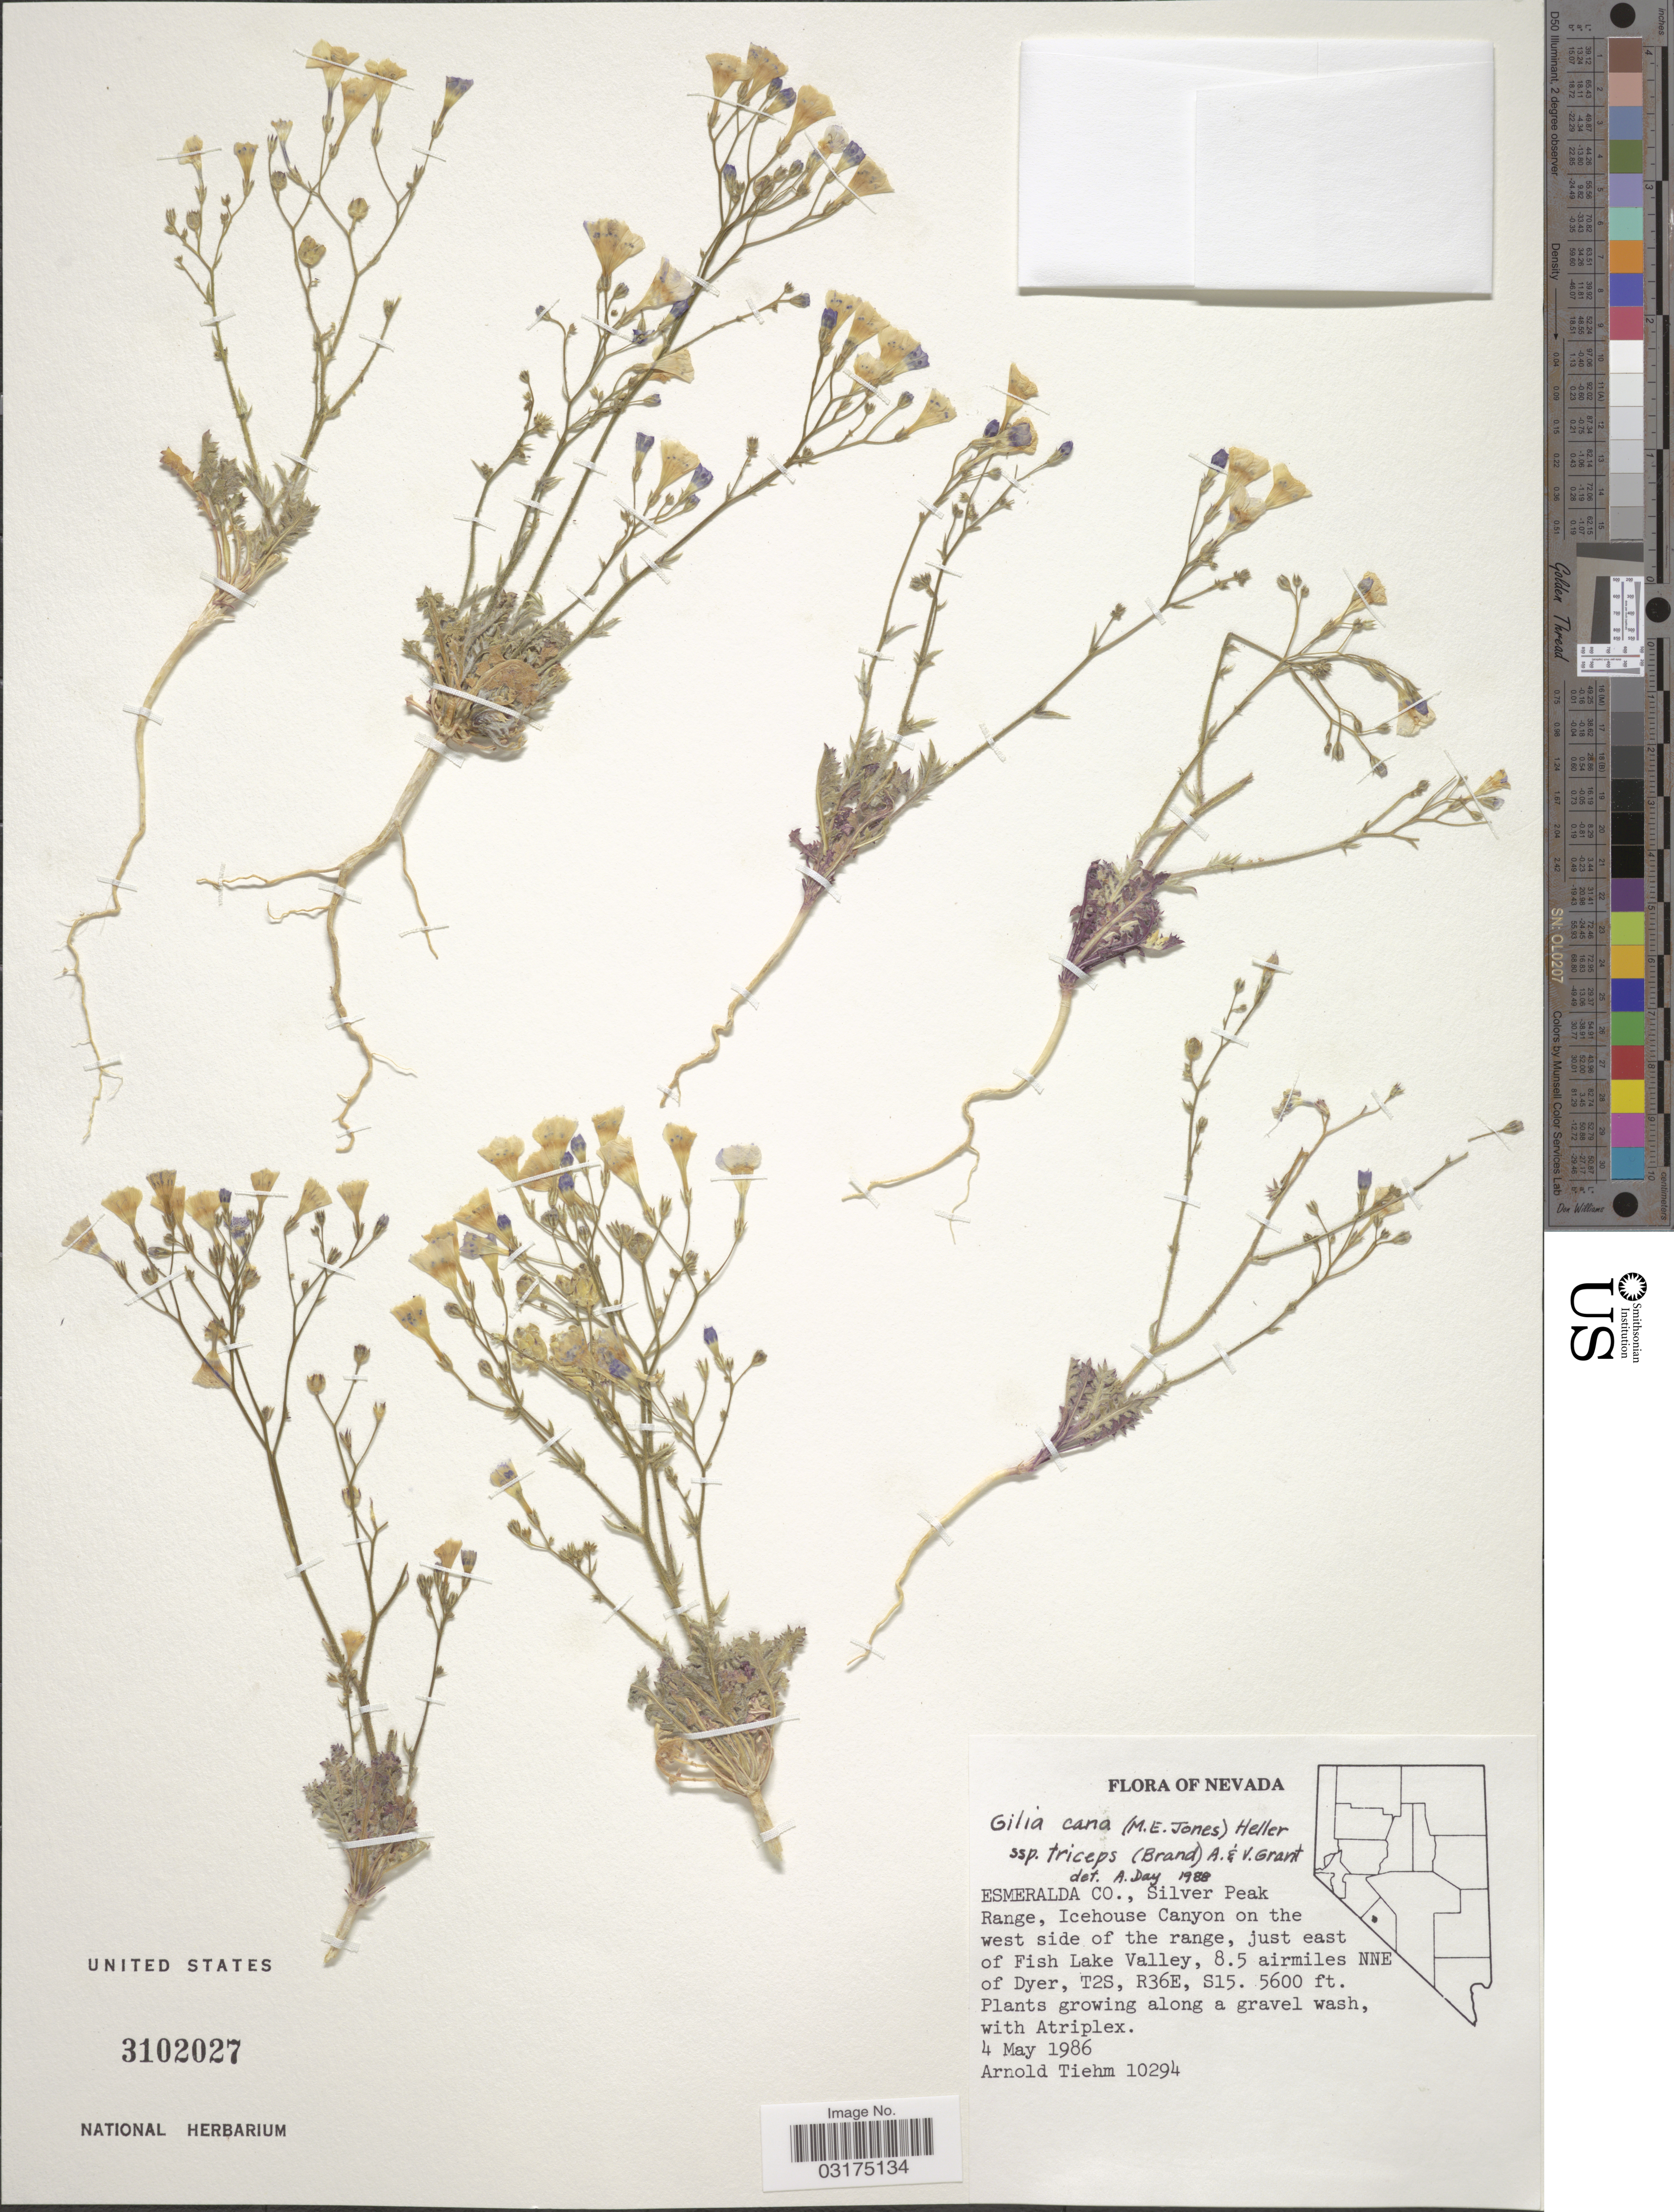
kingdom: Plantae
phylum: Tracheophyta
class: Magnoliopsida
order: Ericales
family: Polemoniaceae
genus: Gilia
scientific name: Gilia cana subsp. triceps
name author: (Brand) A.D. Grant & V.E. Grant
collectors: A. Tiehm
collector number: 10294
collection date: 1986-05-04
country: United States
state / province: Nevada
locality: Esmeralda Co., Silver Peak Range, Icehouse Canyon on the west side of the range, just east of Fish Lake Valley, 8.5 airmiles NNE of Dyer, T2S, R36E, S15.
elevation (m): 1707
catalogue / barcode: US 3102027